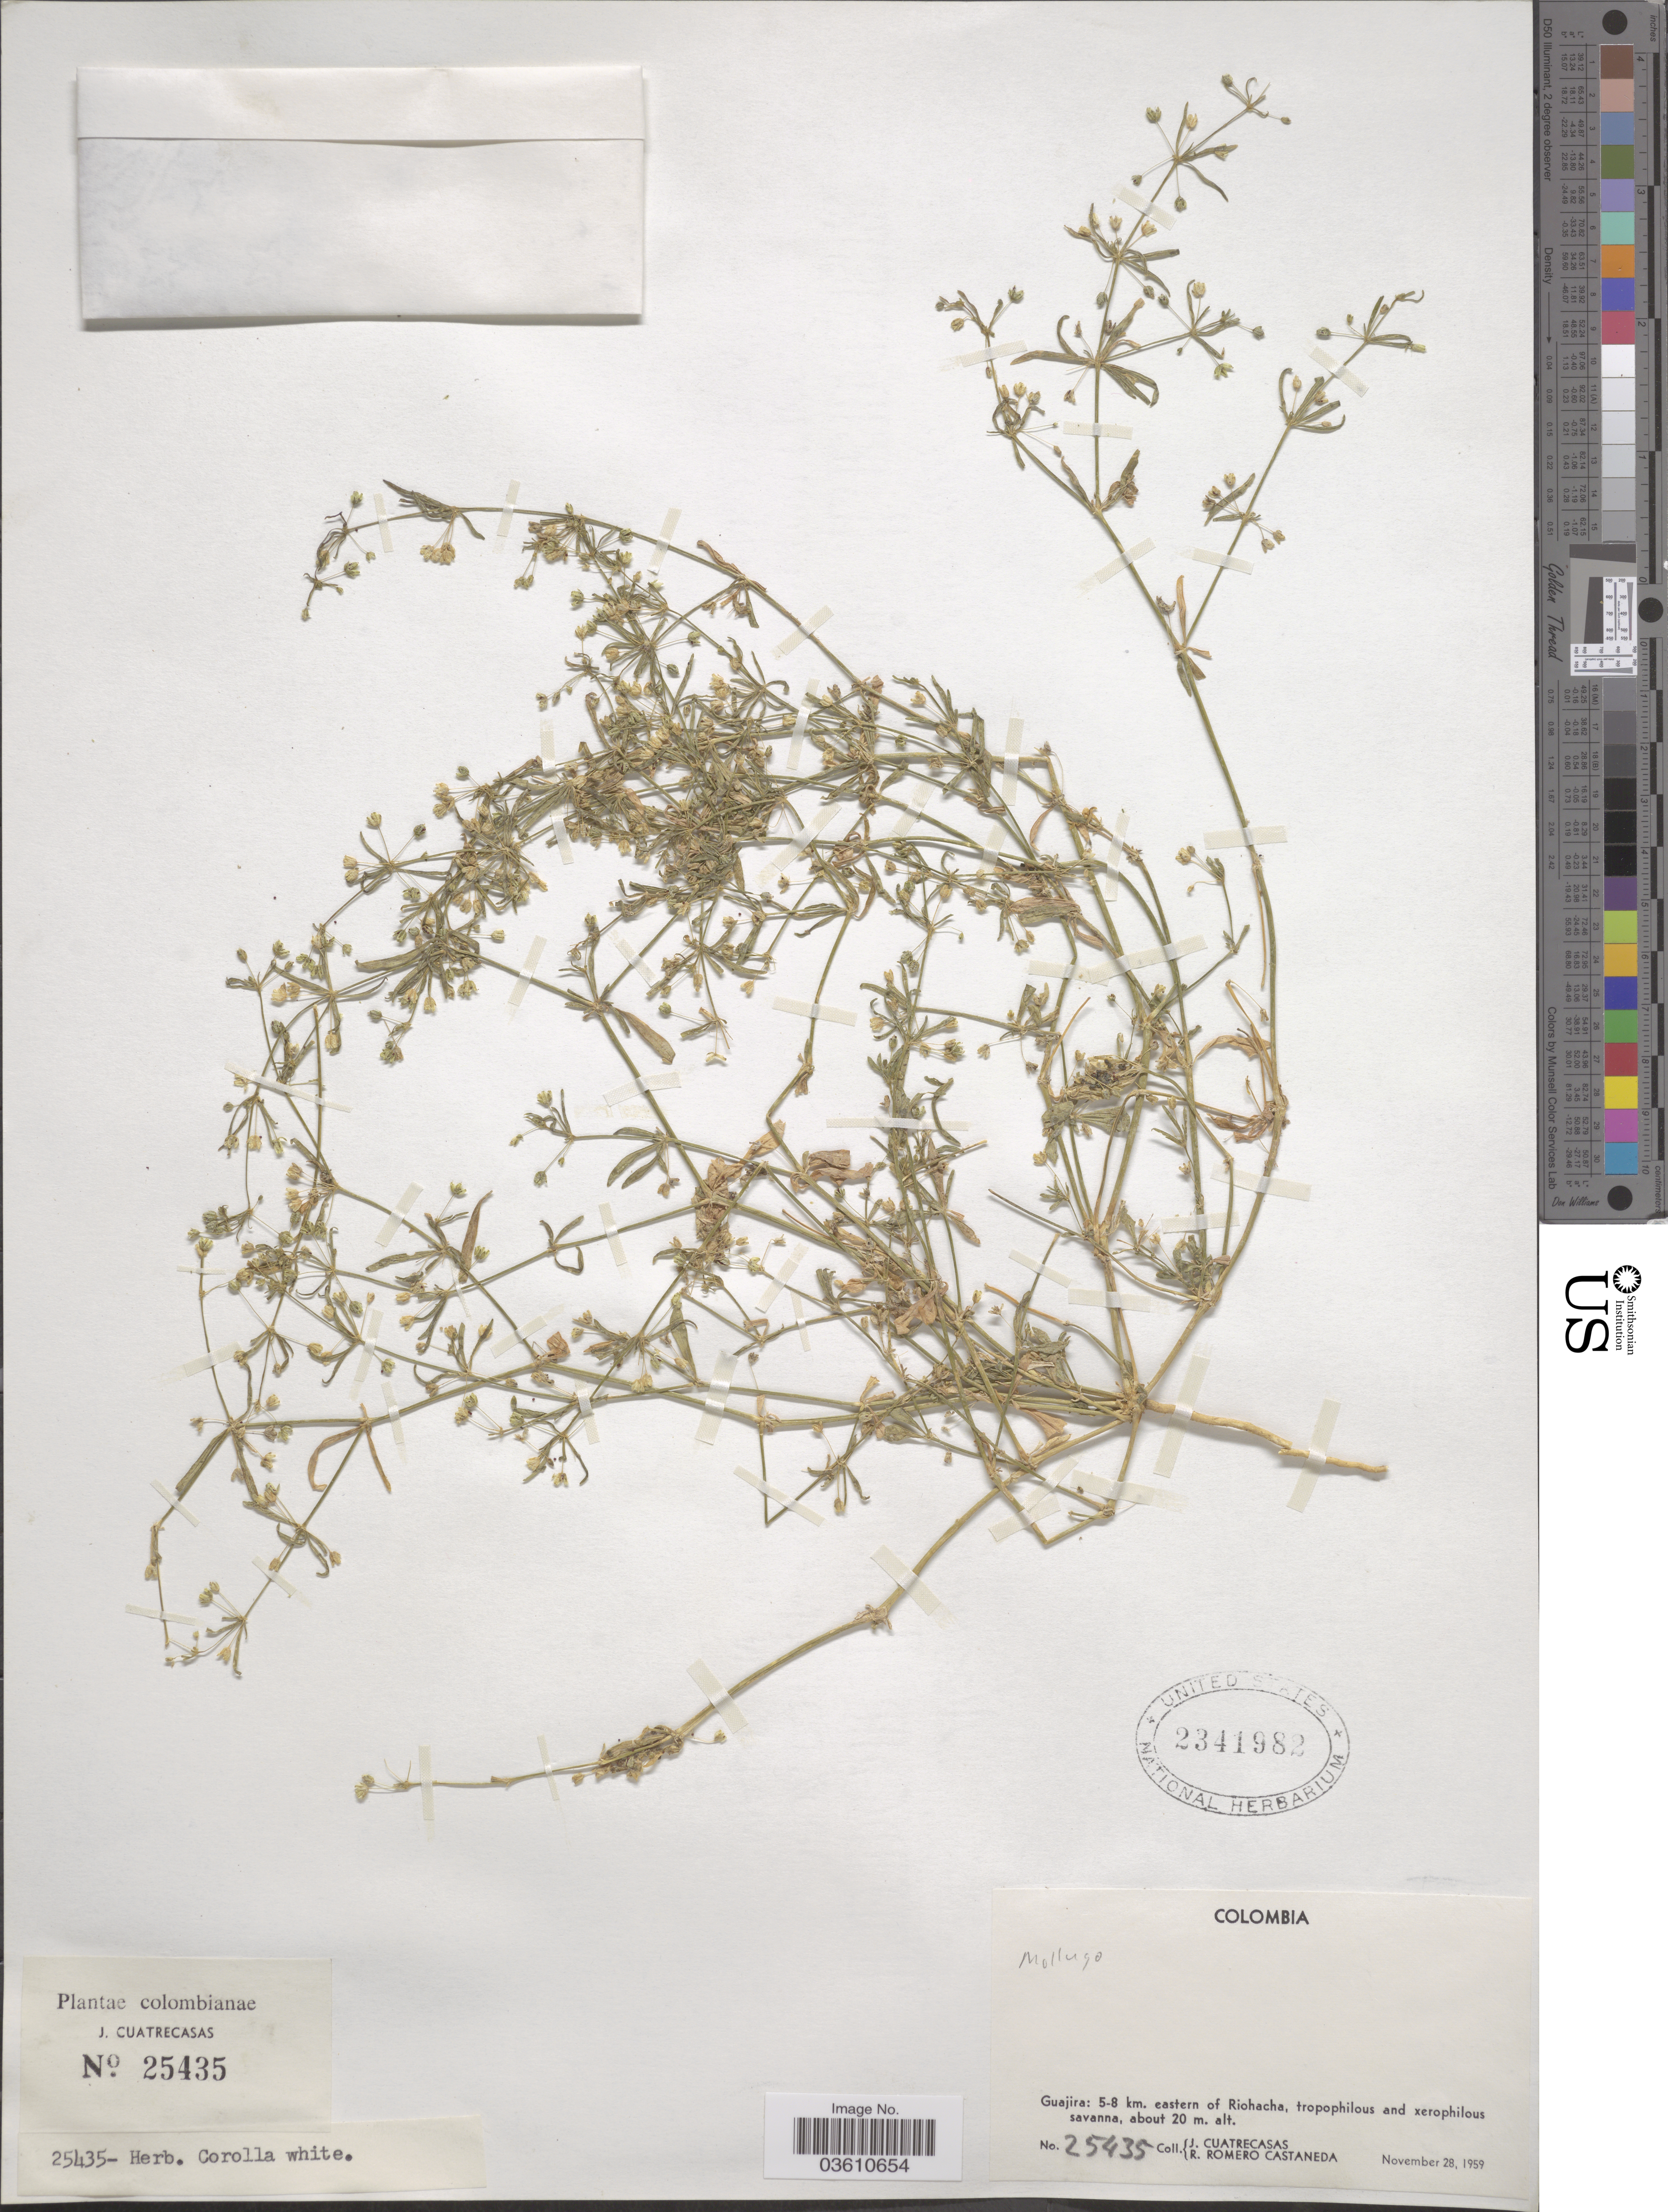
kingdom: Plantae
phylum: Tracheophyta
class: Magnoliopsida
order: Caryophyllales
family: Molluginaceae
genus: Mollugo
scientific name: Mollugo verticillata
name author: L.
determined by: Smith, Stephen F., (US), NMNH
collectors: J. Cuatrecasas & R. Romero Castañeda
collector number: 25435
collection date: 1959-11-28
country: Colombia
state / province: La Guajira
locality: Guajira: 5-8 km. eastern of Riohacha.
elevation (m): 20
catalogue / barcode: US 2341982